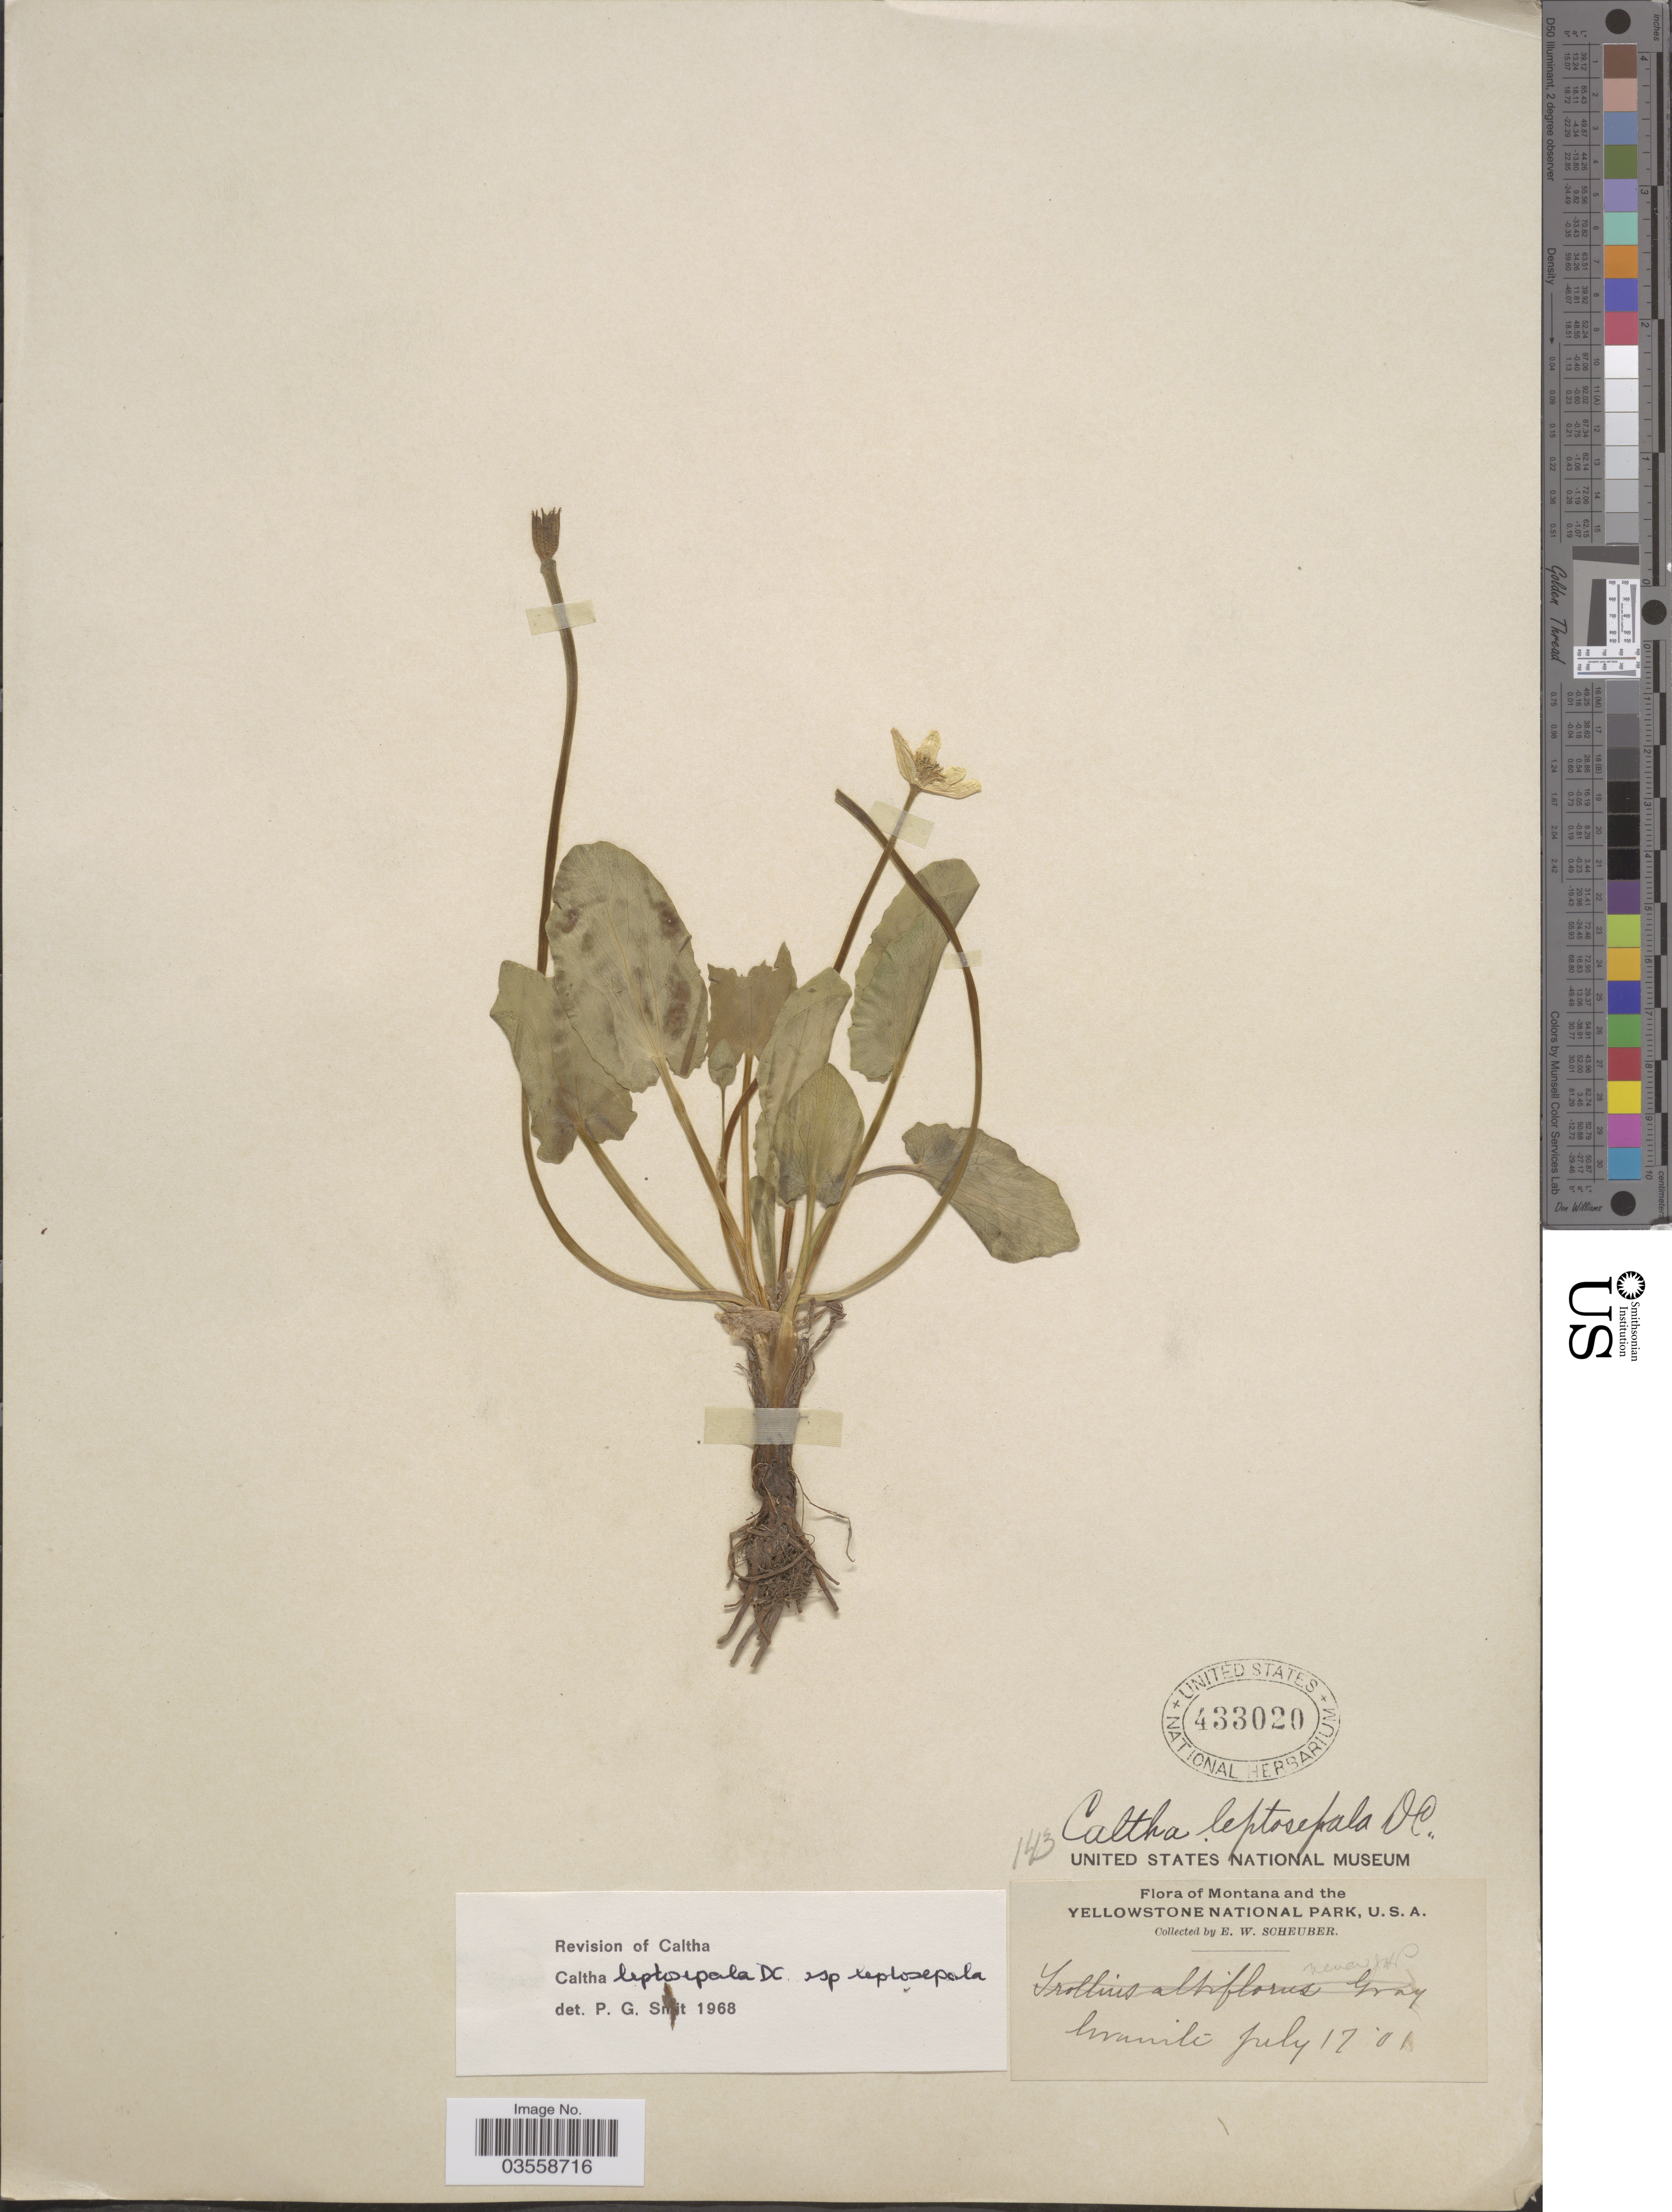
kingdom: Plantae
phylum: Tracheophyta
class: Magnoliopsida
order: Ranunculales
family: Ranunculaceae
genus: Caltha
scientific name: Caltha leptosepala subsp. leptosepala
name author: DC.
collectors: E. Scheuber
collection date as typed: Transcribed d/m/y: 17/7/1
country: United States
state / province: Montana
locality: Yellowstone National Park. Granite.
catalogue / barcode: US 433020